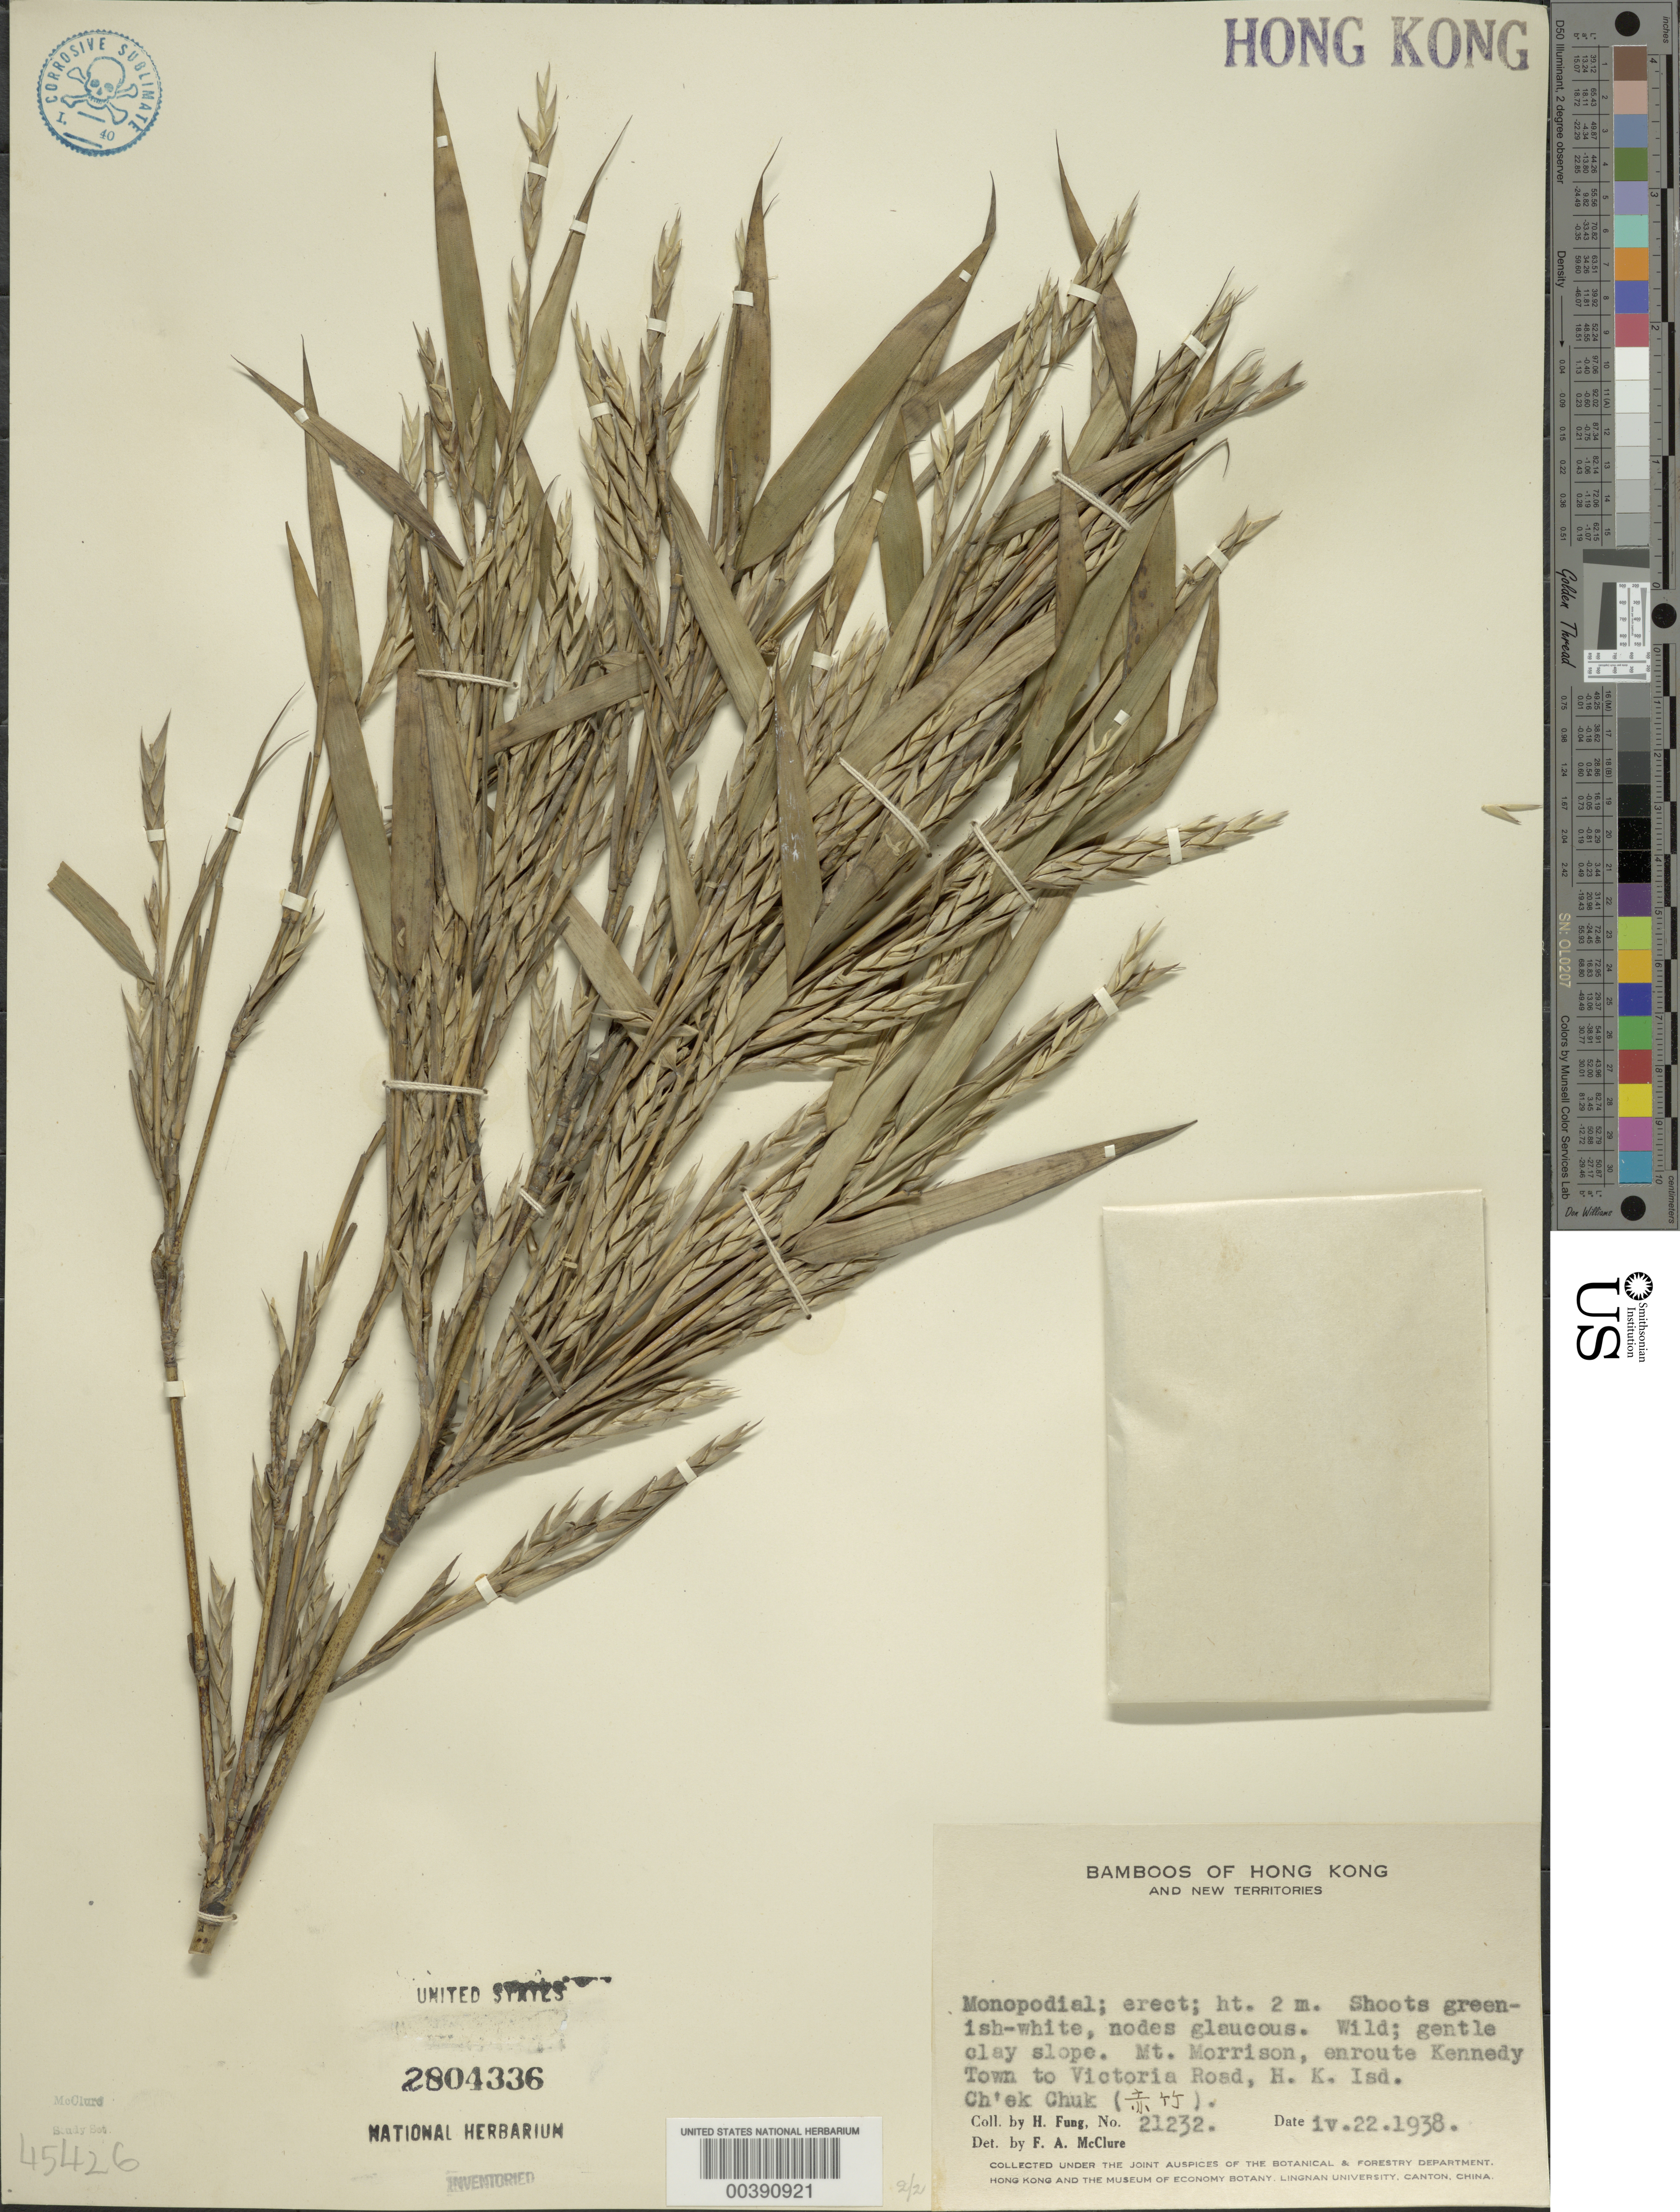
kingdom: Plantae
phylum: Tracheophyta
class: Liliopsida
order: Poales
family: Poaceae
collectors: H. L. Fung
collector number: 21232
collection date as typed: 22 Apr 1938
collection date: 1938-04-22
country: China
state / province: Hong Kong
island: Hong Kong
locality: Kennedy town, victoria rd.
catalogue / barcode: US 2804336